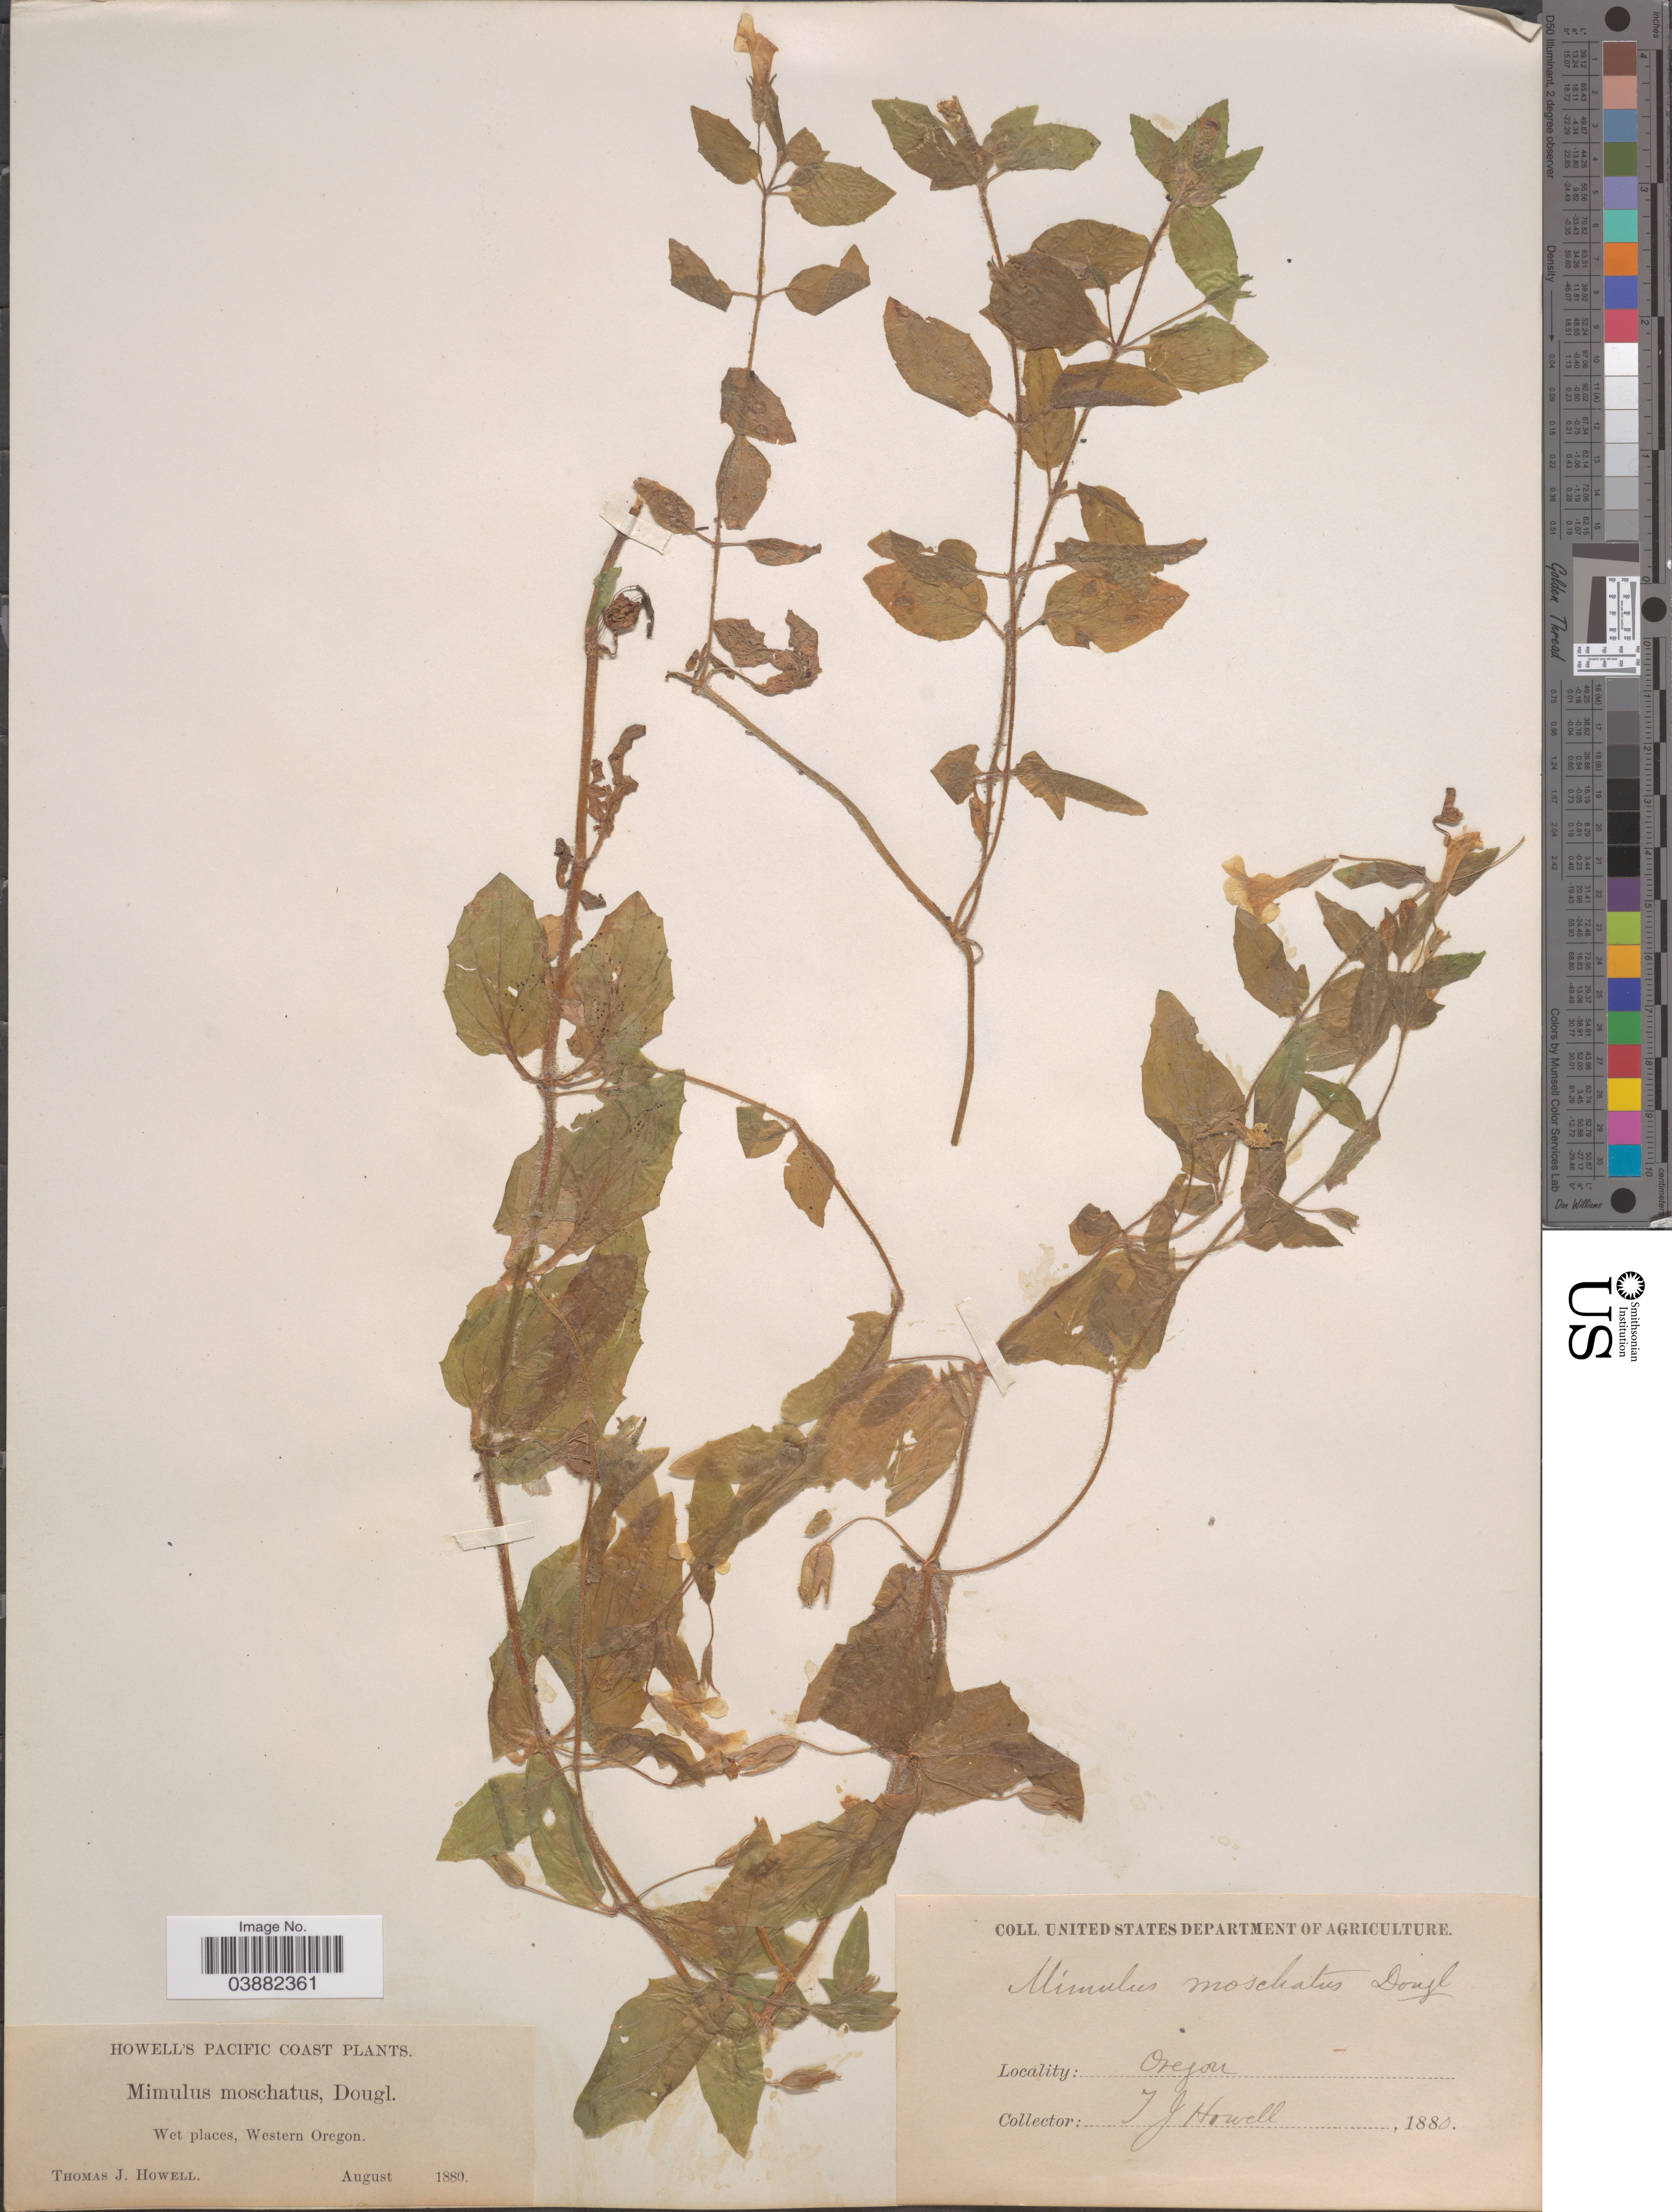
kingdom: Plantae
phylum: Tracheophyta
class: Magnoliopsida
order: Lamiales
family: Phrymaceae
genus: Mimulus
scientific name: Mimulus moschatus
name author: Douglas ex Lindl.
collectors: T. J. Howell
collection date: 1880-08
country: United States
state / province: Oregon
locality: Pacific Coast. Western Oregon.